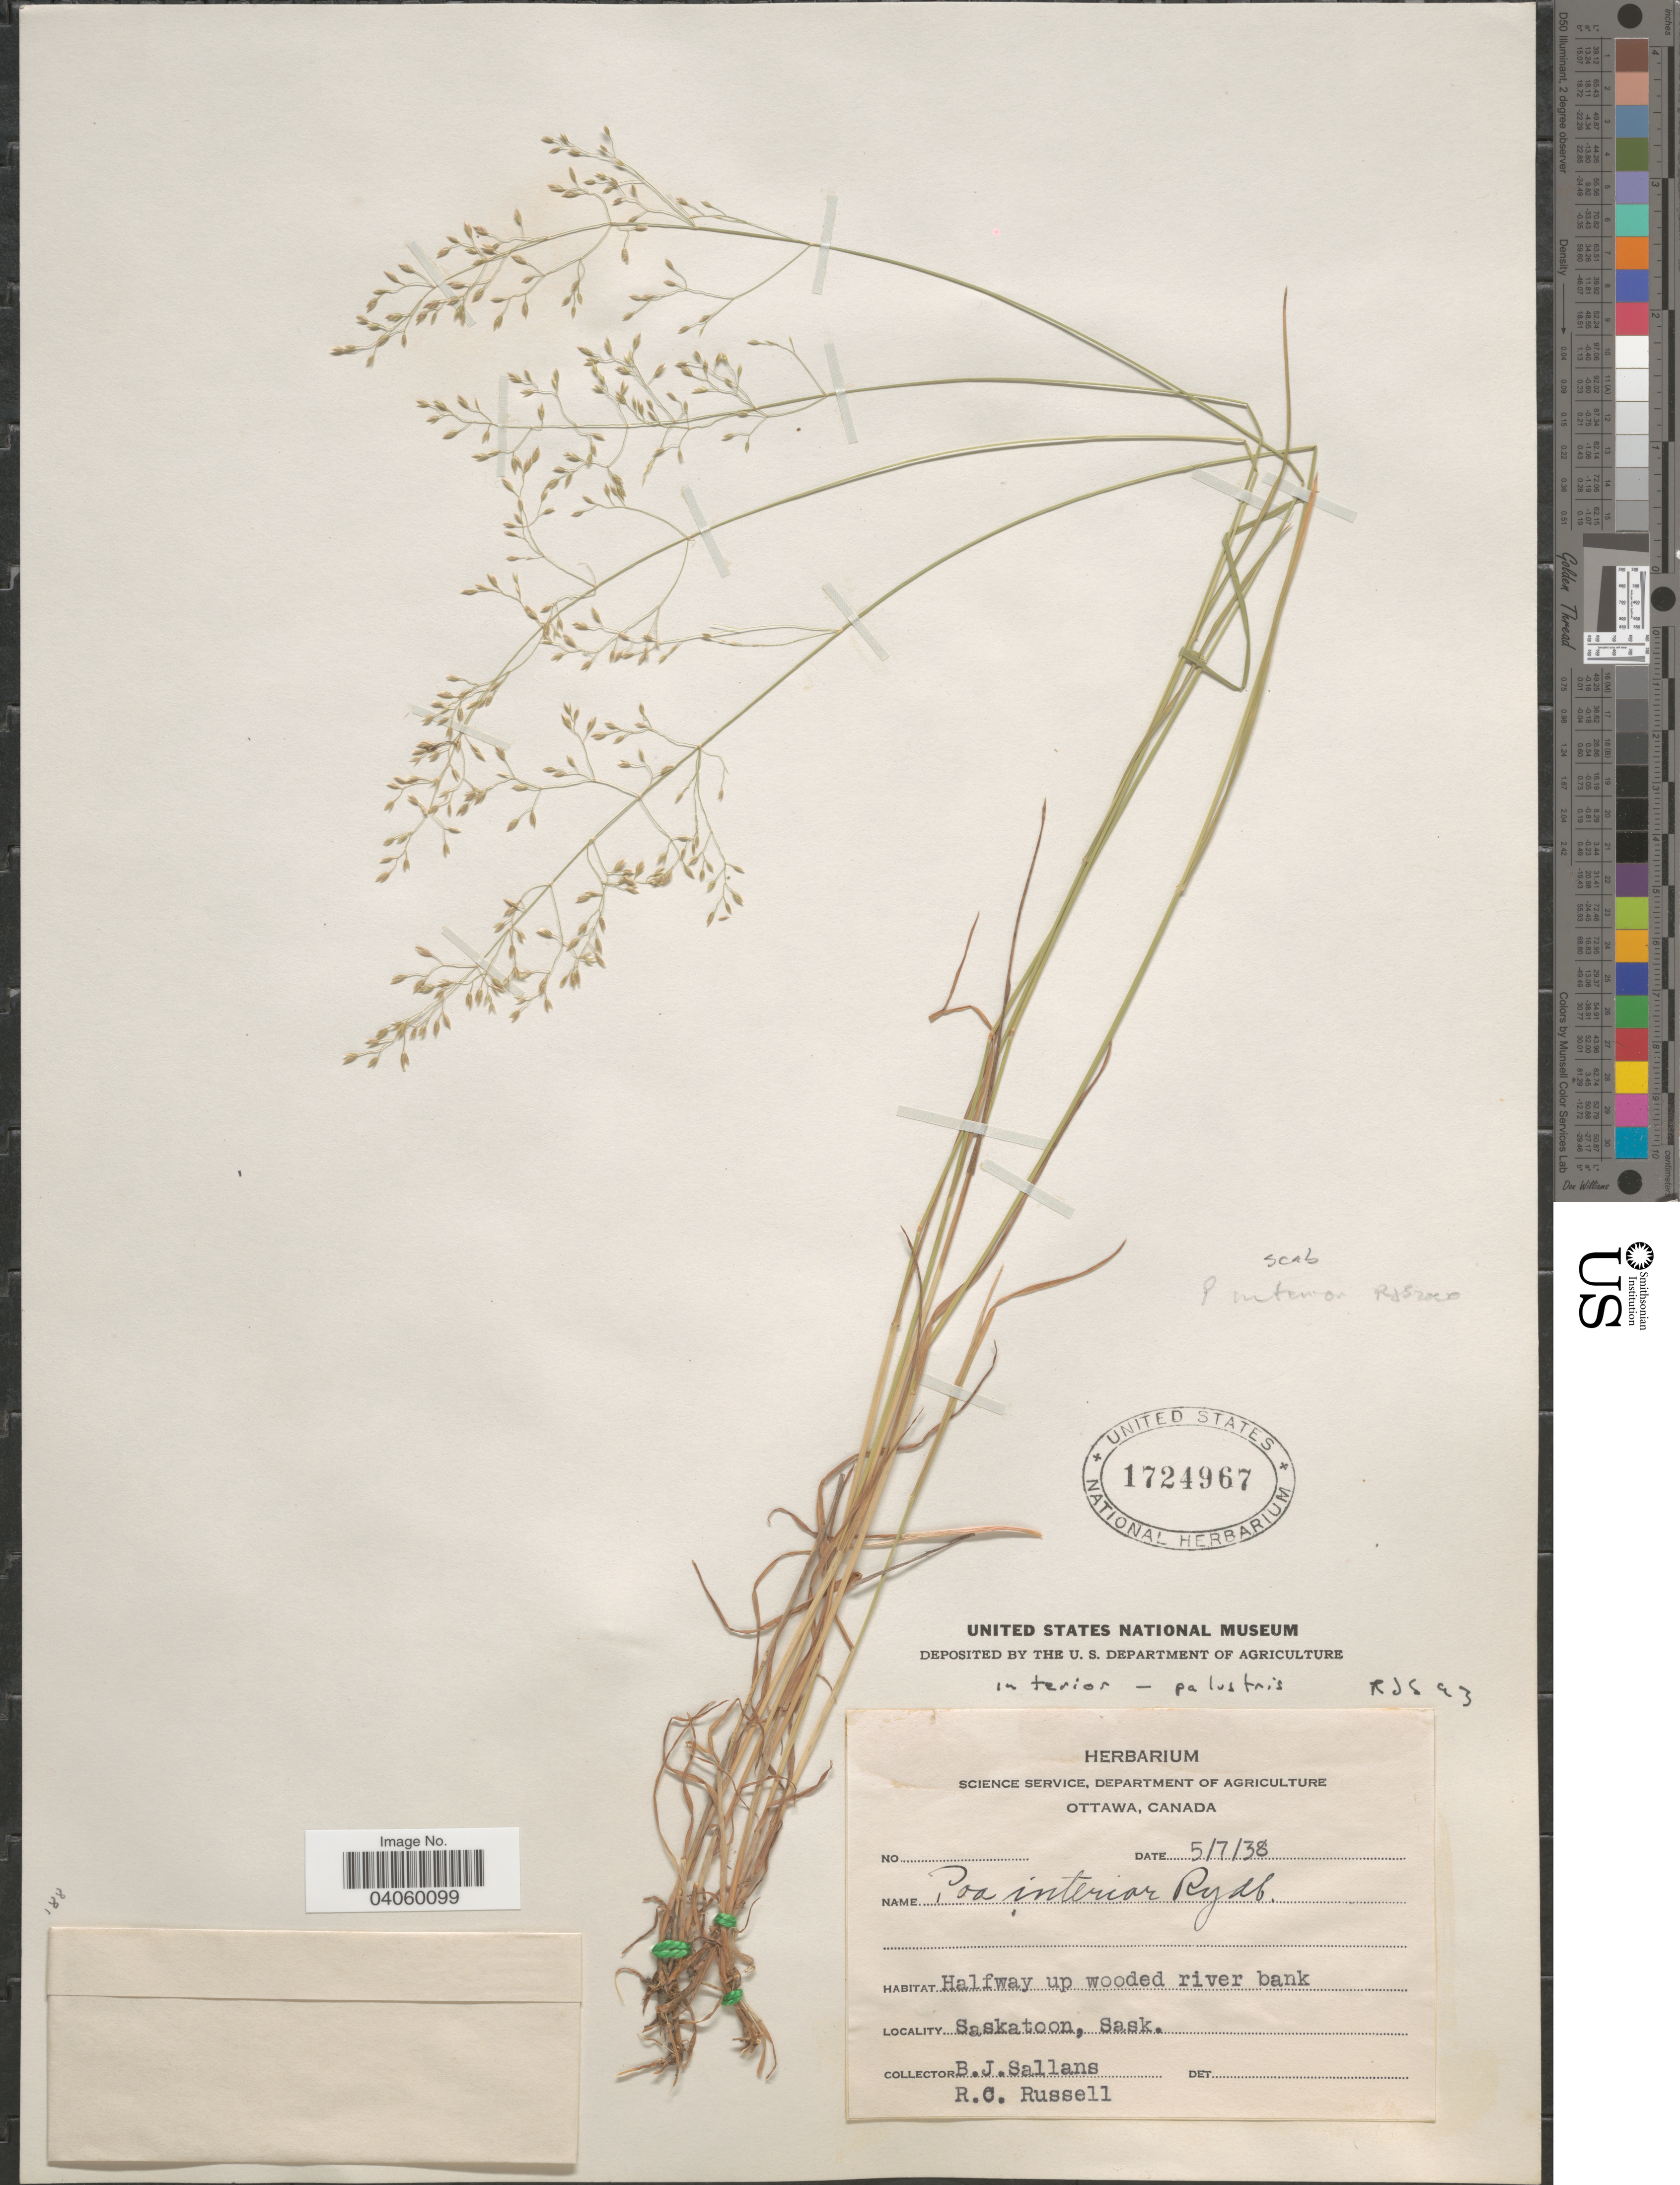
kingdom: Plantae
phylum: Tracheophyta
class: Liliopsida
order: Poales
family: Poaceae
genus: Poa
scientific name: Poa interior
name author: Rydb.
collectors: B. Sallans & R. Russell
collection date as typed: Transcribed d/m/y: 5/7/38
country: Canada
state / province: Saskatchewan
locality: Halfway up wooded river bank. Saskatoon.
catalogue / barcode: US 1724967